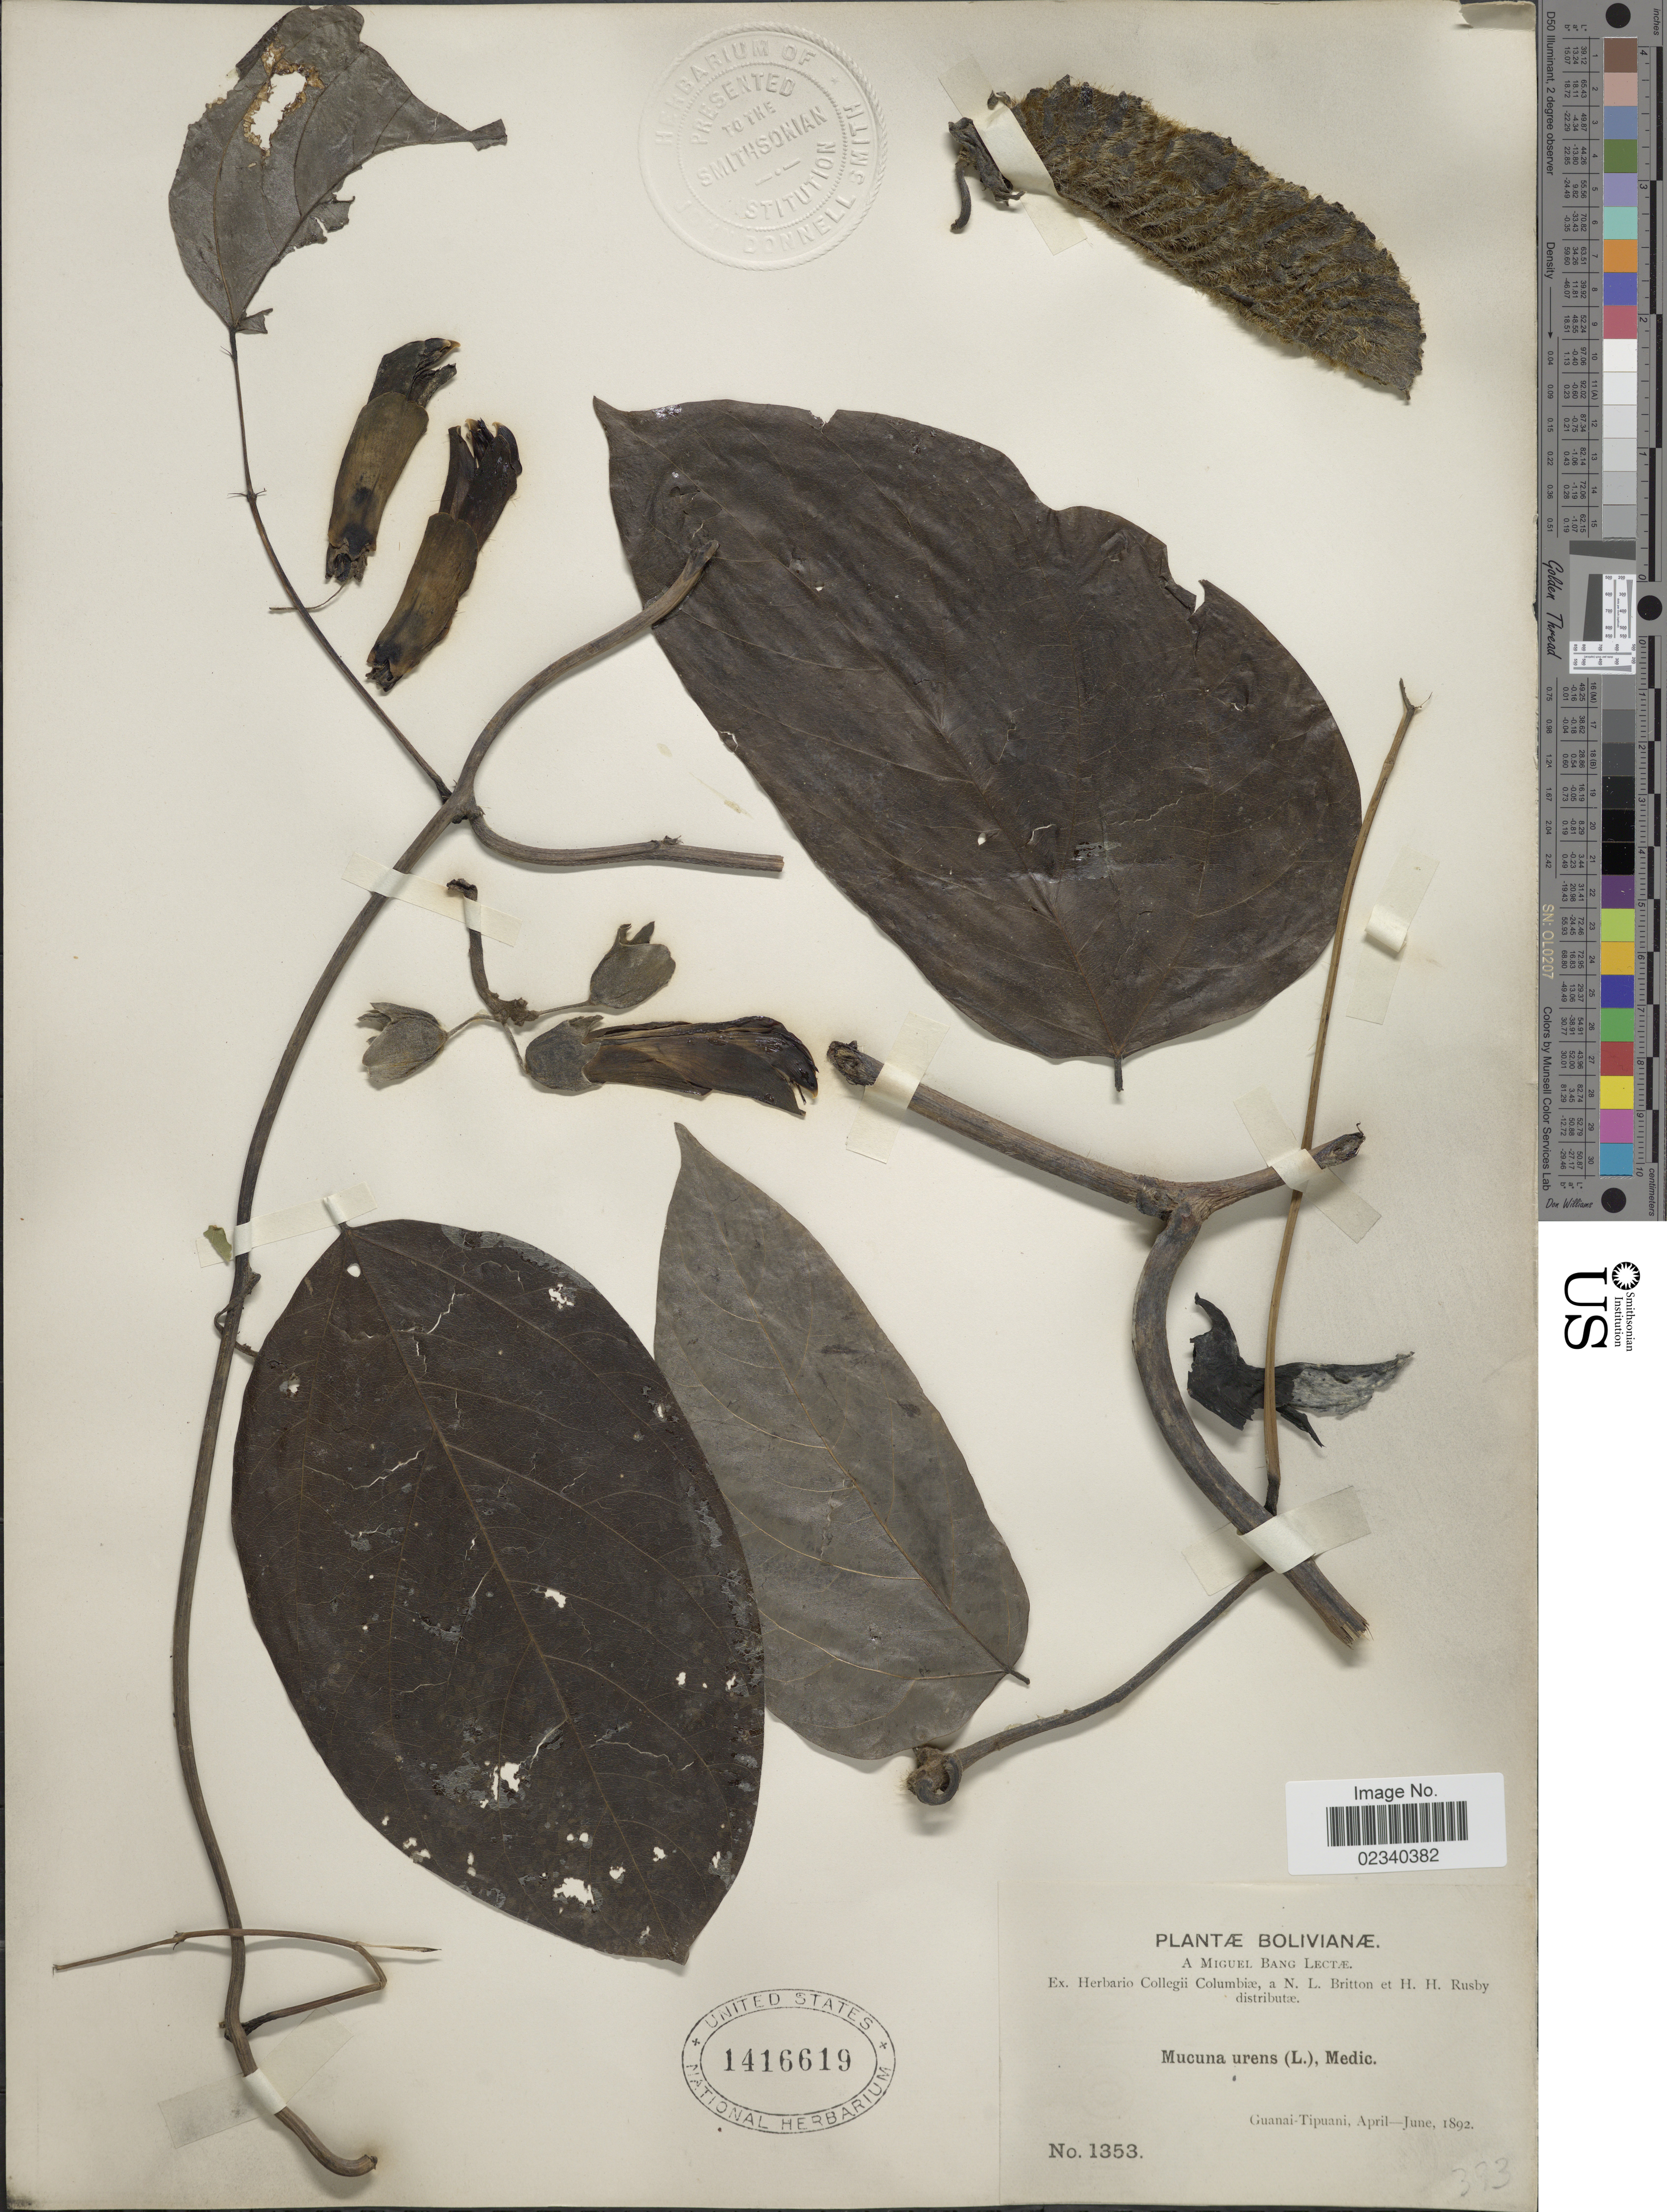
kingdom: Plantae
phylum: Tracheophyta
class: Magnoliopsida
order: Fabales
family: Fabaceae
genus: Mucuna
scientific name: Mucuna sloanei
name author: Fawc. & Rendle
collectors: M. Bang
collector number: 1353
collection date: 1892-04/1892-06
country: Bolivia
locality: Guanai- Tipuani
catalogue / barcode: US 1416619